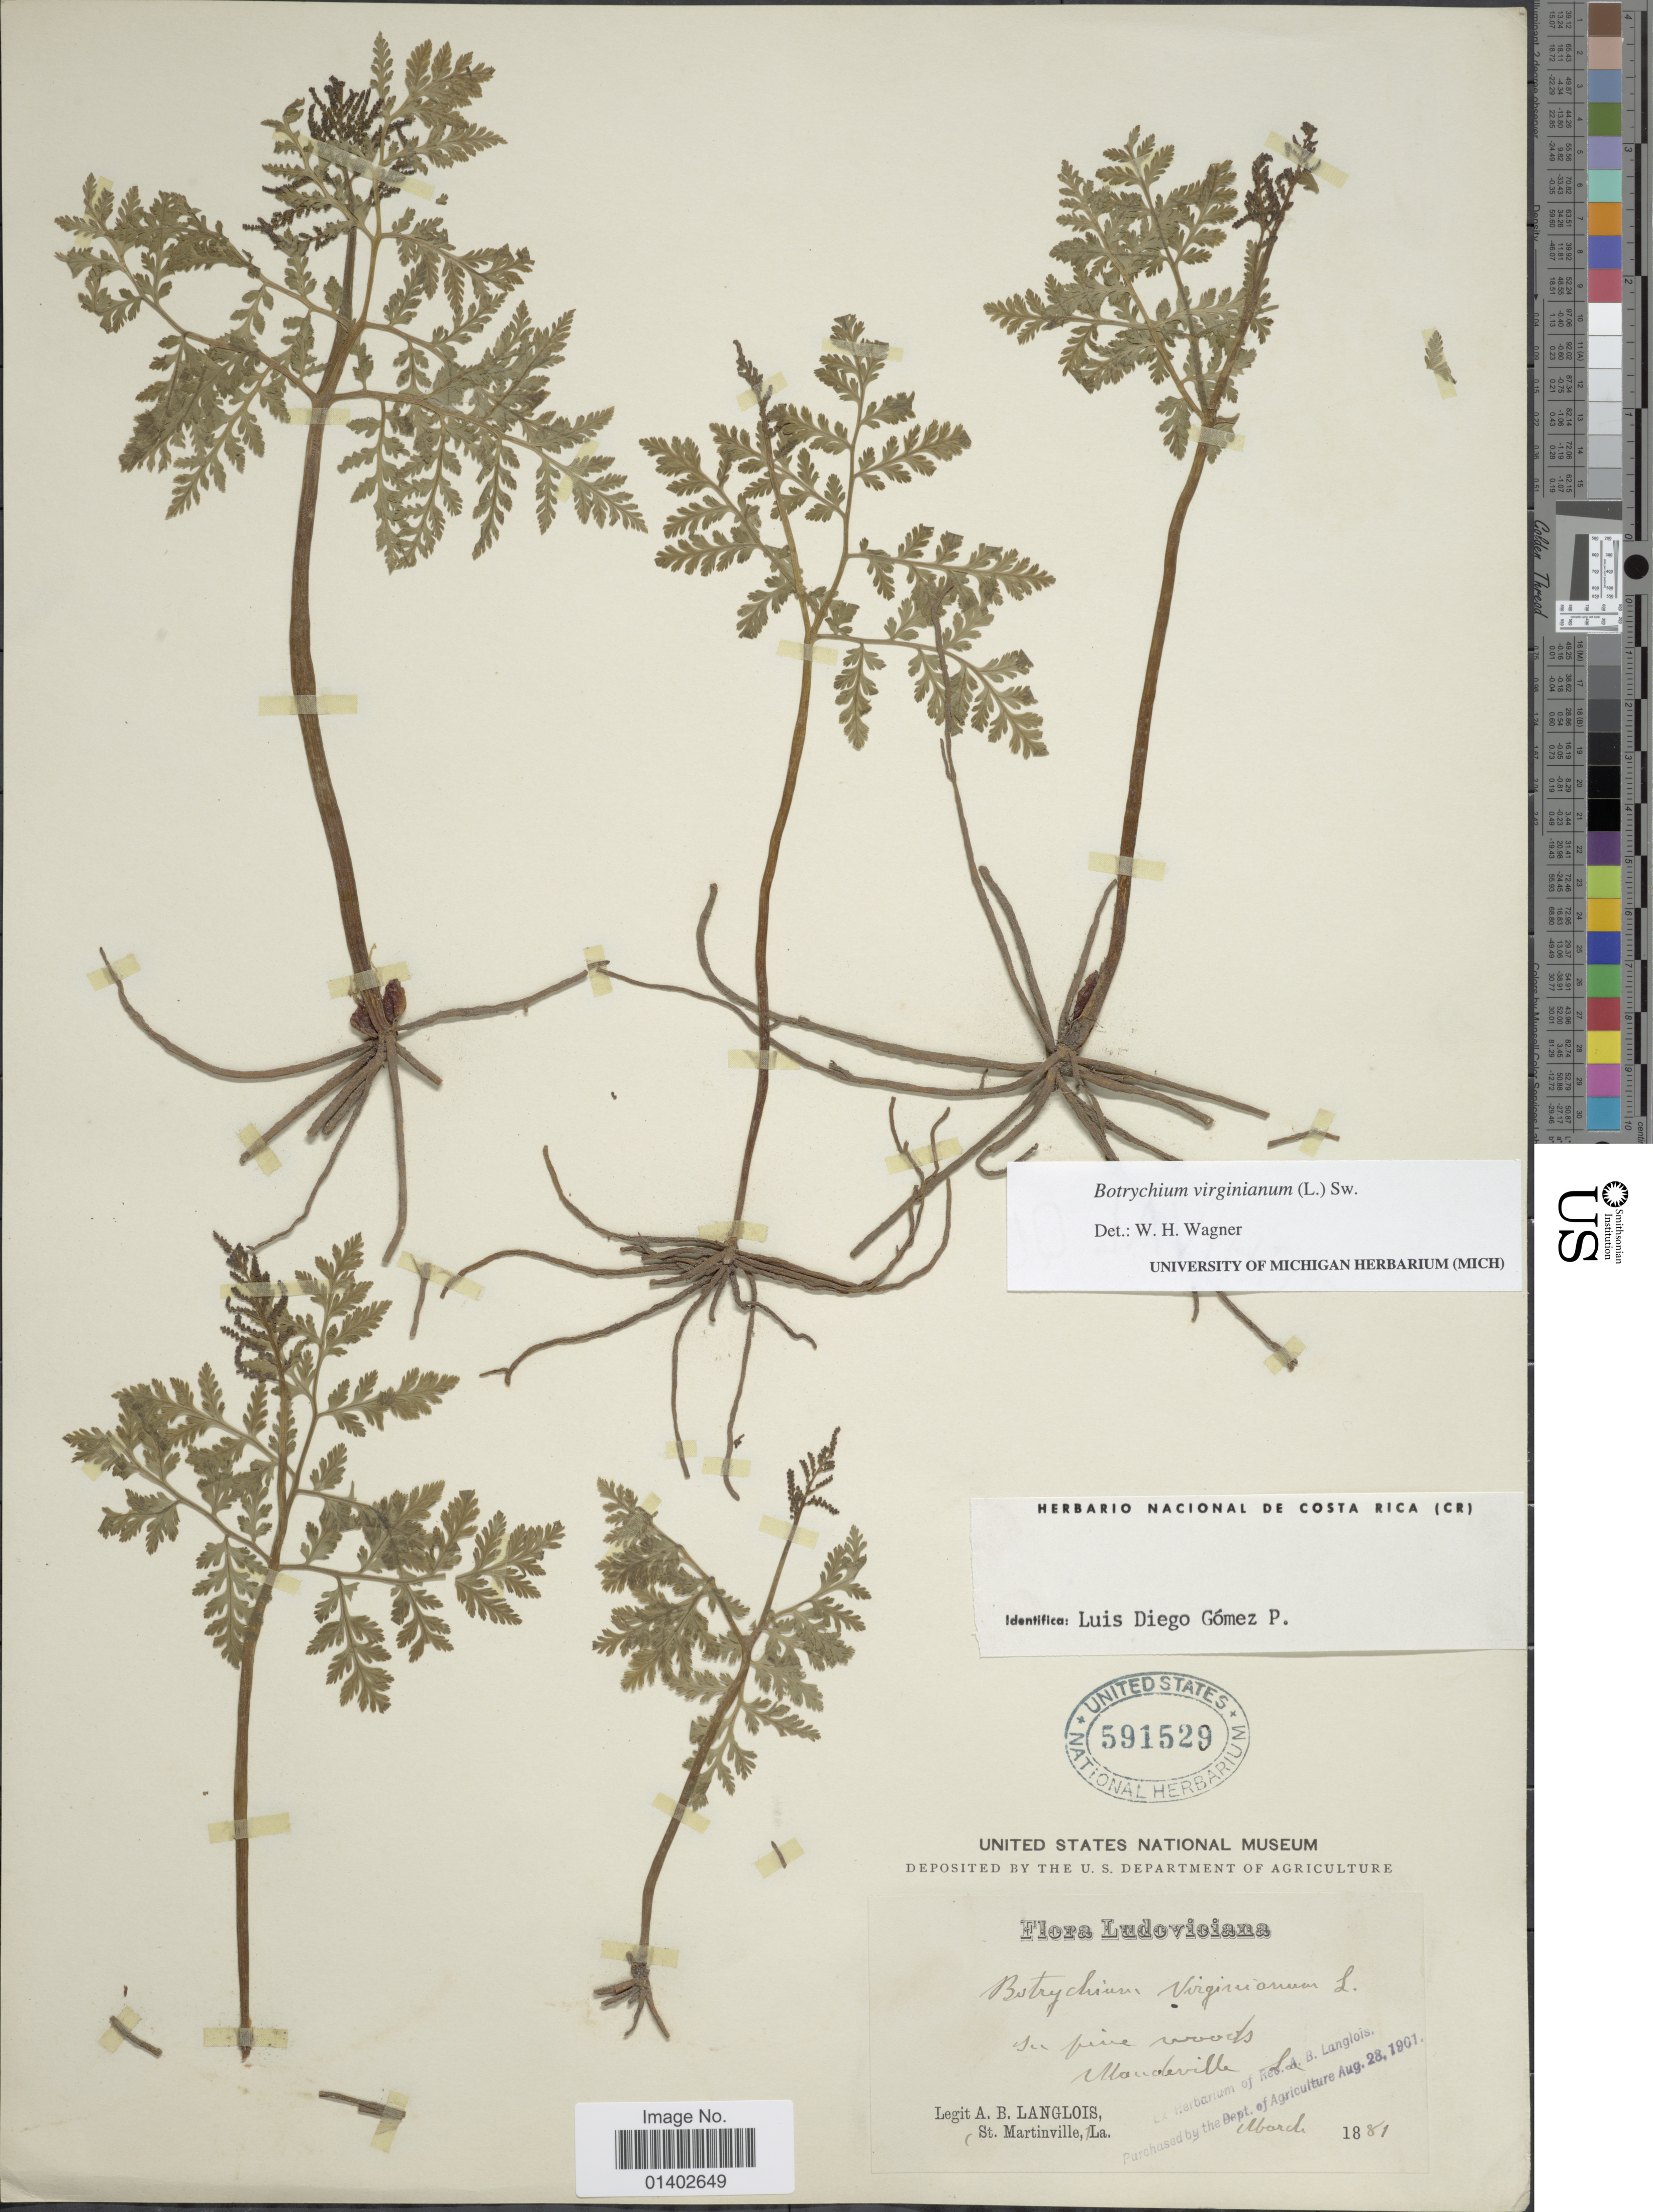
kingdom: Plantae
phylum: Tracheophyta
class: Polypodiopsida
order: Ophioglossales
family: Ophioglossaceae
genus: Botrychium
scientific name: Botrychium virginianum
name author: (L.) Sw.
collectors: A. Langlois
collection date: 1881-03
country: United States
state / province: Louisiana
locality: In pine woods Mandeville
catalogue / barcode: US 591529